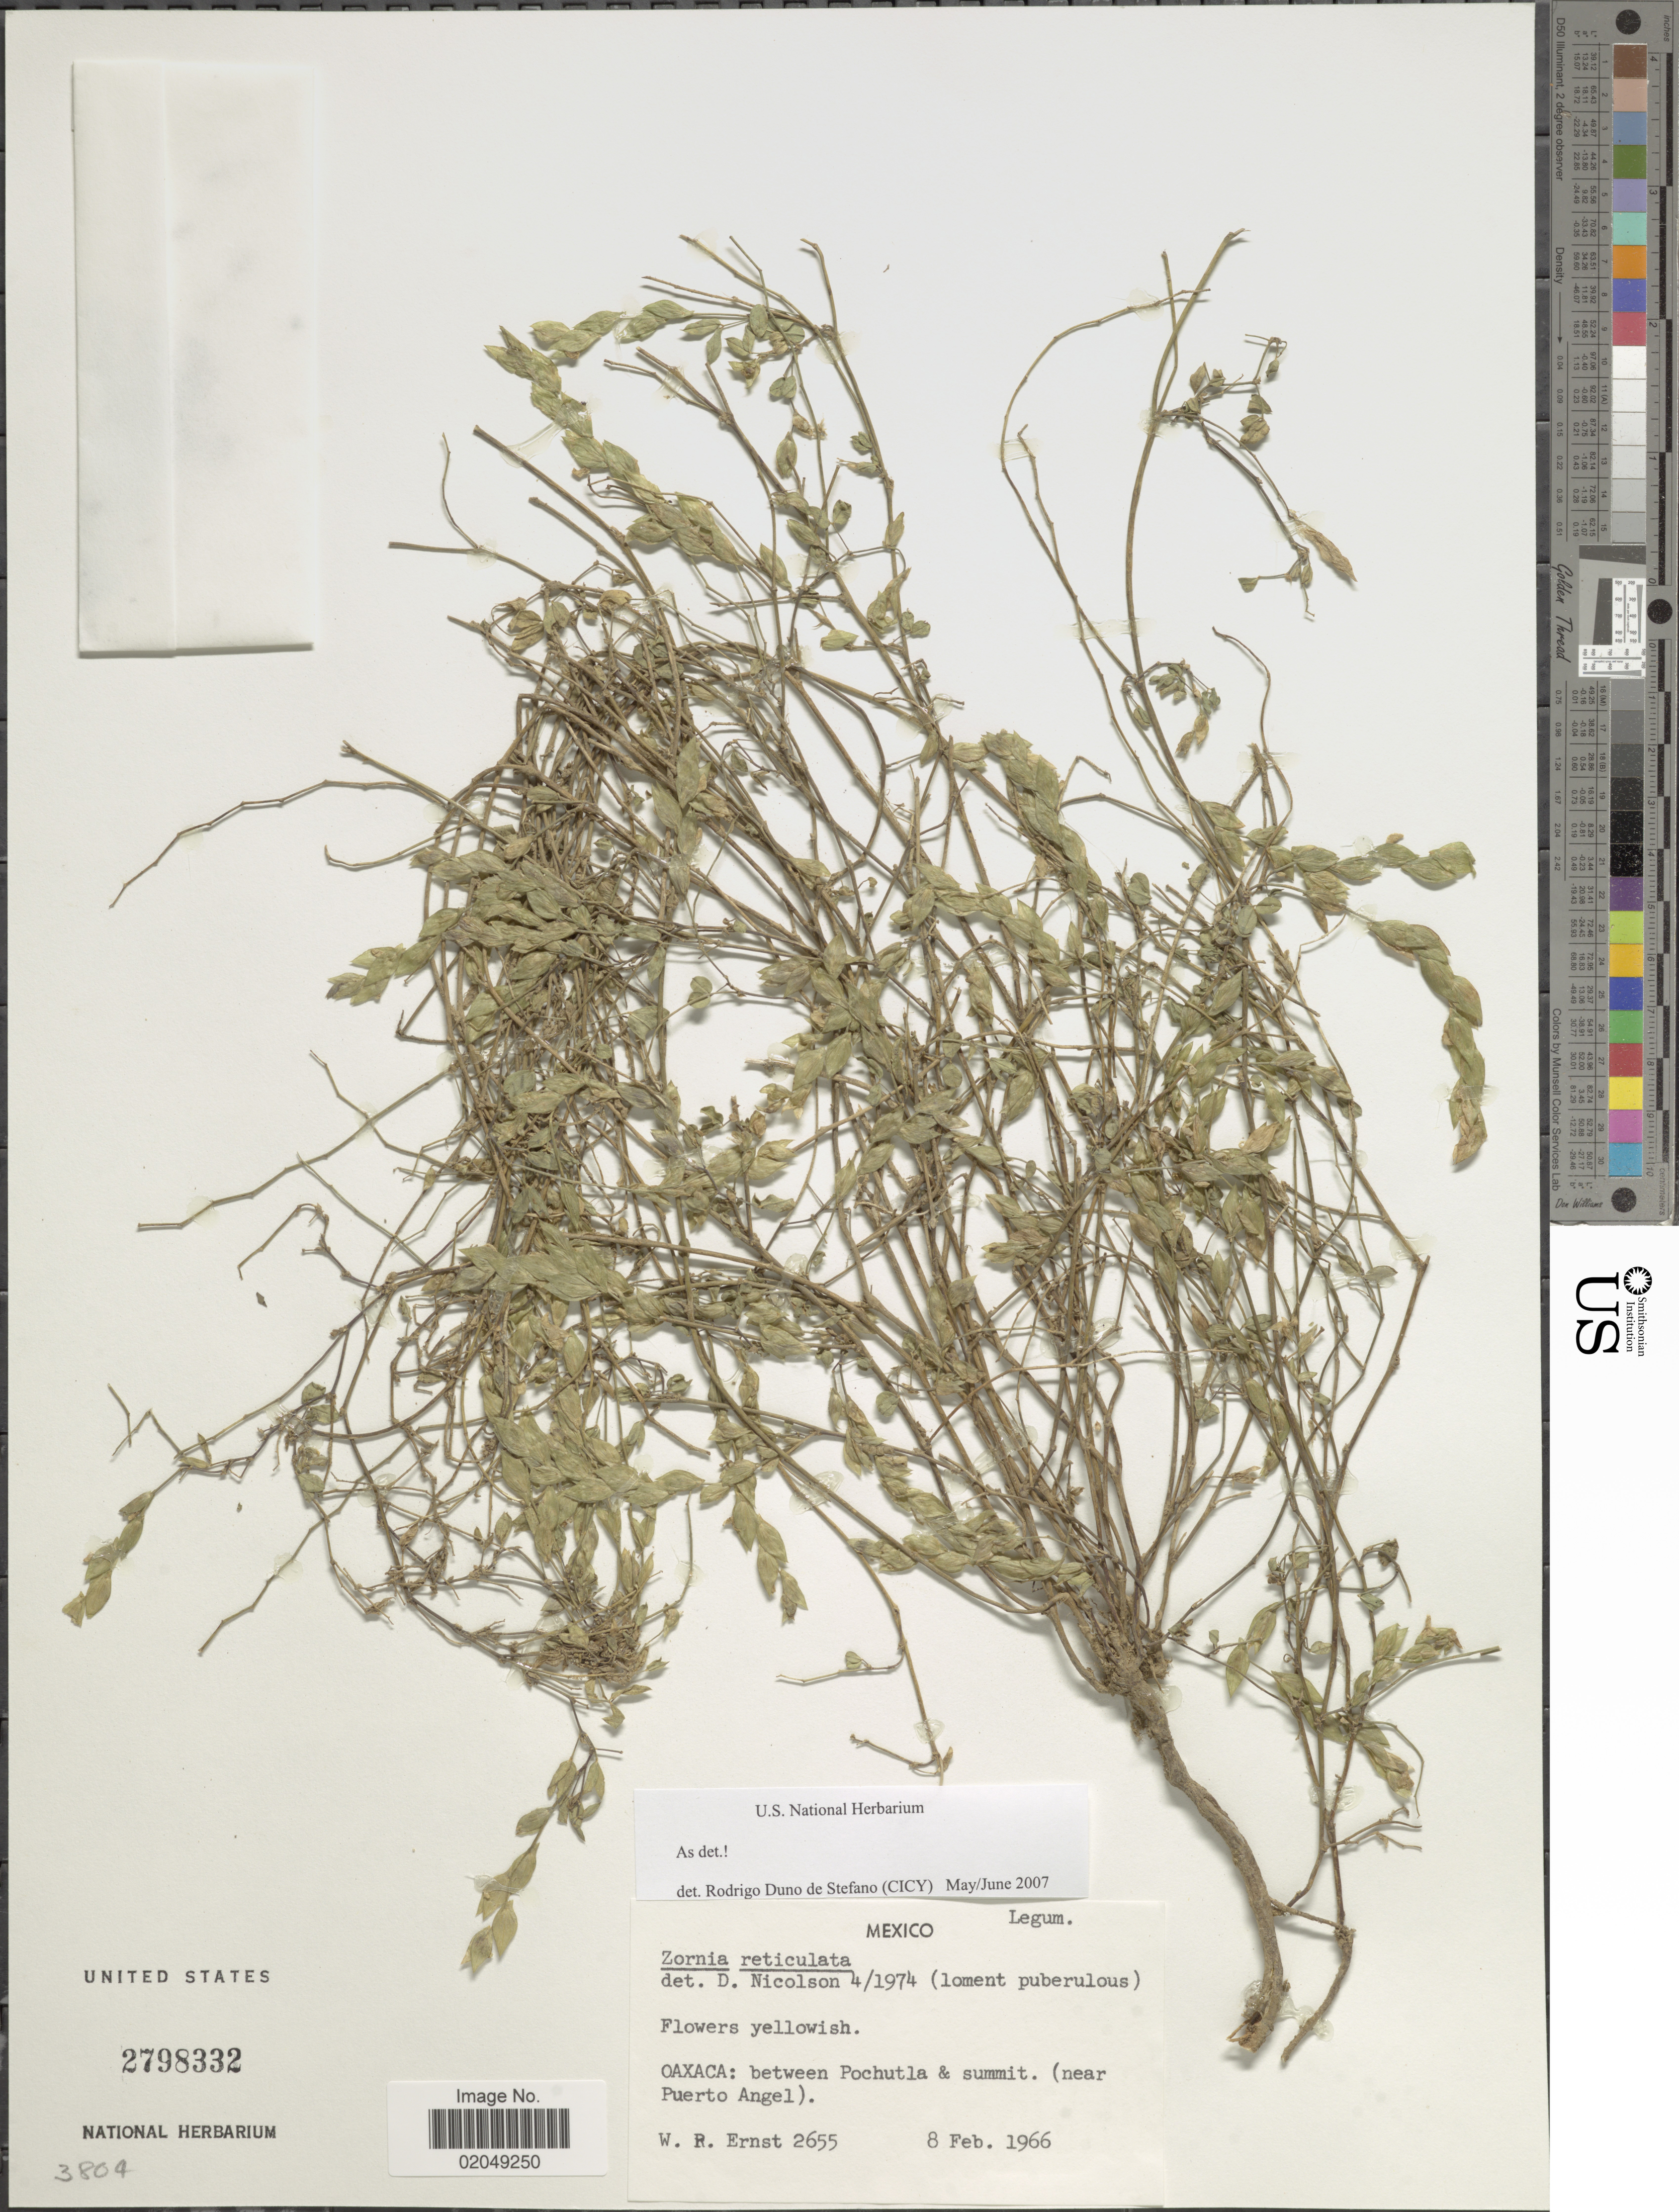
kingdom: Plantae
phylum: Tracheophyta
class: Magnoliopsida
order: Fabales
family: Fabaceae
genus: Zornia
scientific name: Zornia reticulata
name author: Sm.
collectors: W. R. Ernst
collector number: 2655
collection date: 1966-02-08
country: Mexico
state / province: Oaxaca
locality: Between Pochutla & summit (near Puerto Angel)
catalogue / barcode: US 2798332